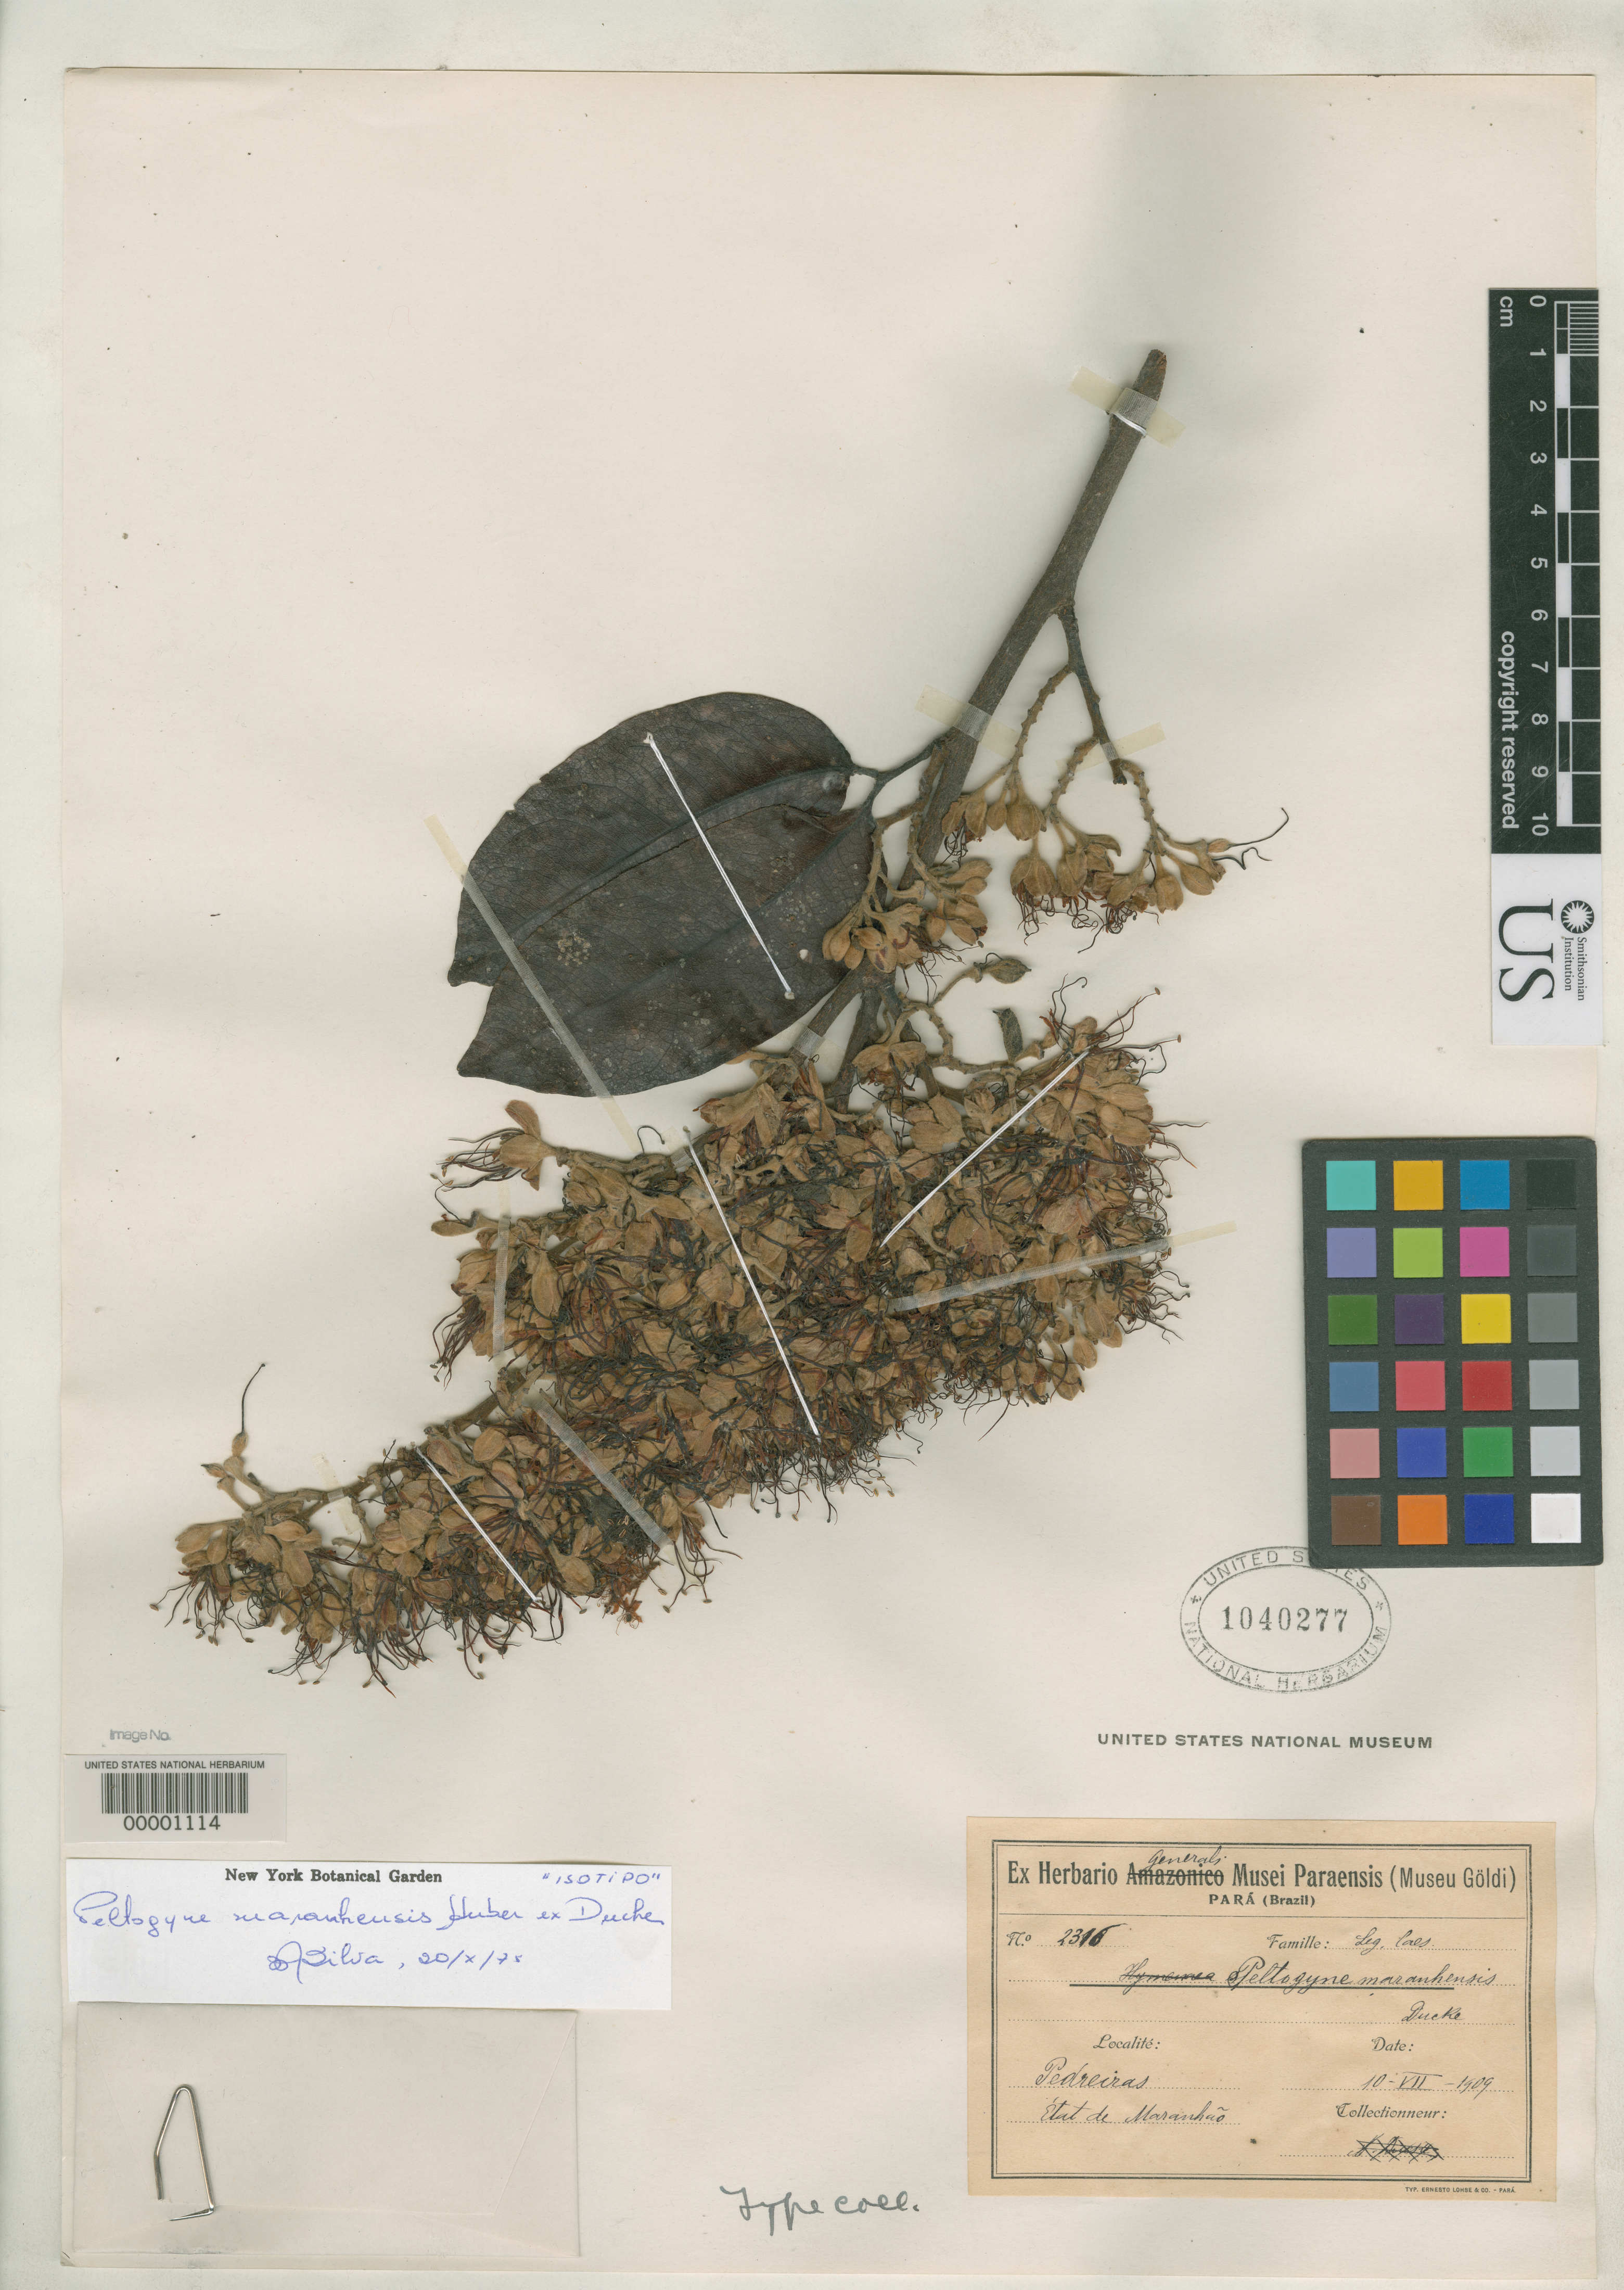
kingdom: Plantae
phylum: Tracheophyta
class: Magnoliopsida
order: Fabales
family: Fabaceae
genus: Peltogyne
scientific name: Peltogyne maranhensis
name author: Huber ex Ducke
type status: Isotype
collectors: ex herb. Mus. Paraensis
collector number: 2316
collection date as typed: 08 Jul 1909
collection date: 1909-07-08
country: Brazil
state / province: Maranhão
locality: Pedreiras.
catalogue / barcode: US 1040277